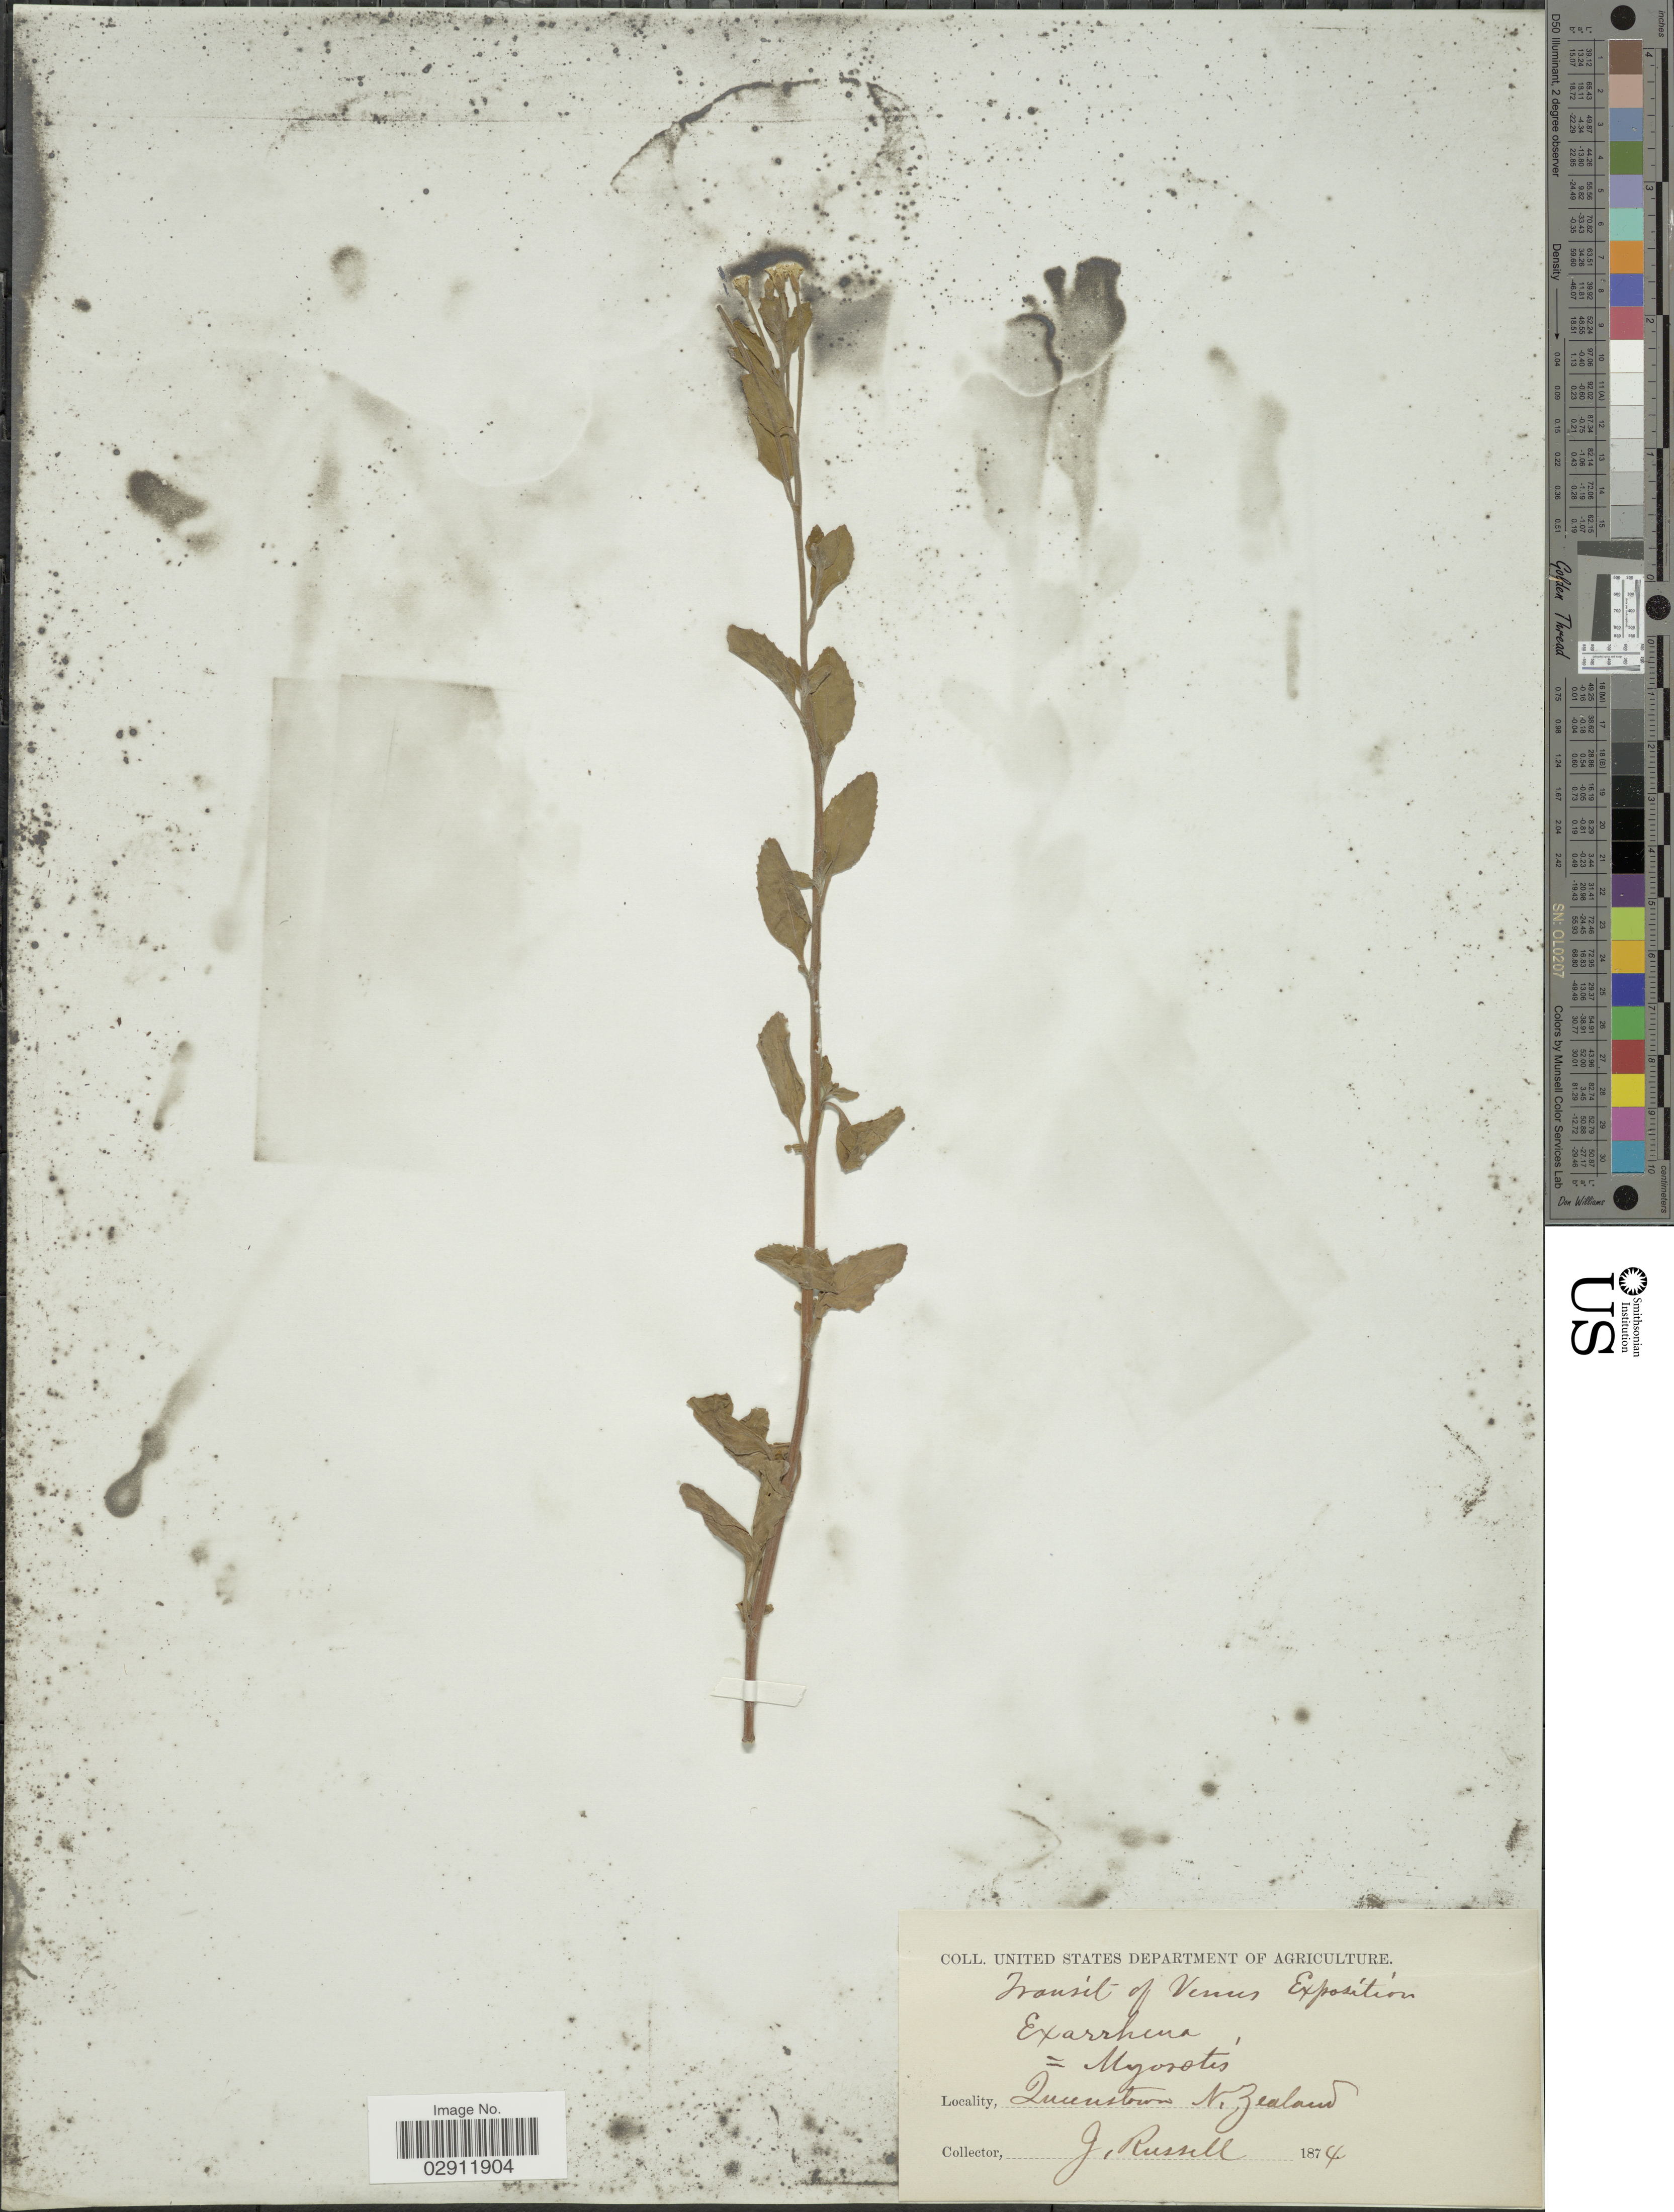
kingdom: Plantae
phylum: Tracheophyta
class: Magnoliopsida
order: Boraginales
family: Boraginaceae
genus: Myosotis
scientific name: Myosotis sp.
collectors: J. Russell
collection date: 1874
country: New Zealand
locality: Queenstown.